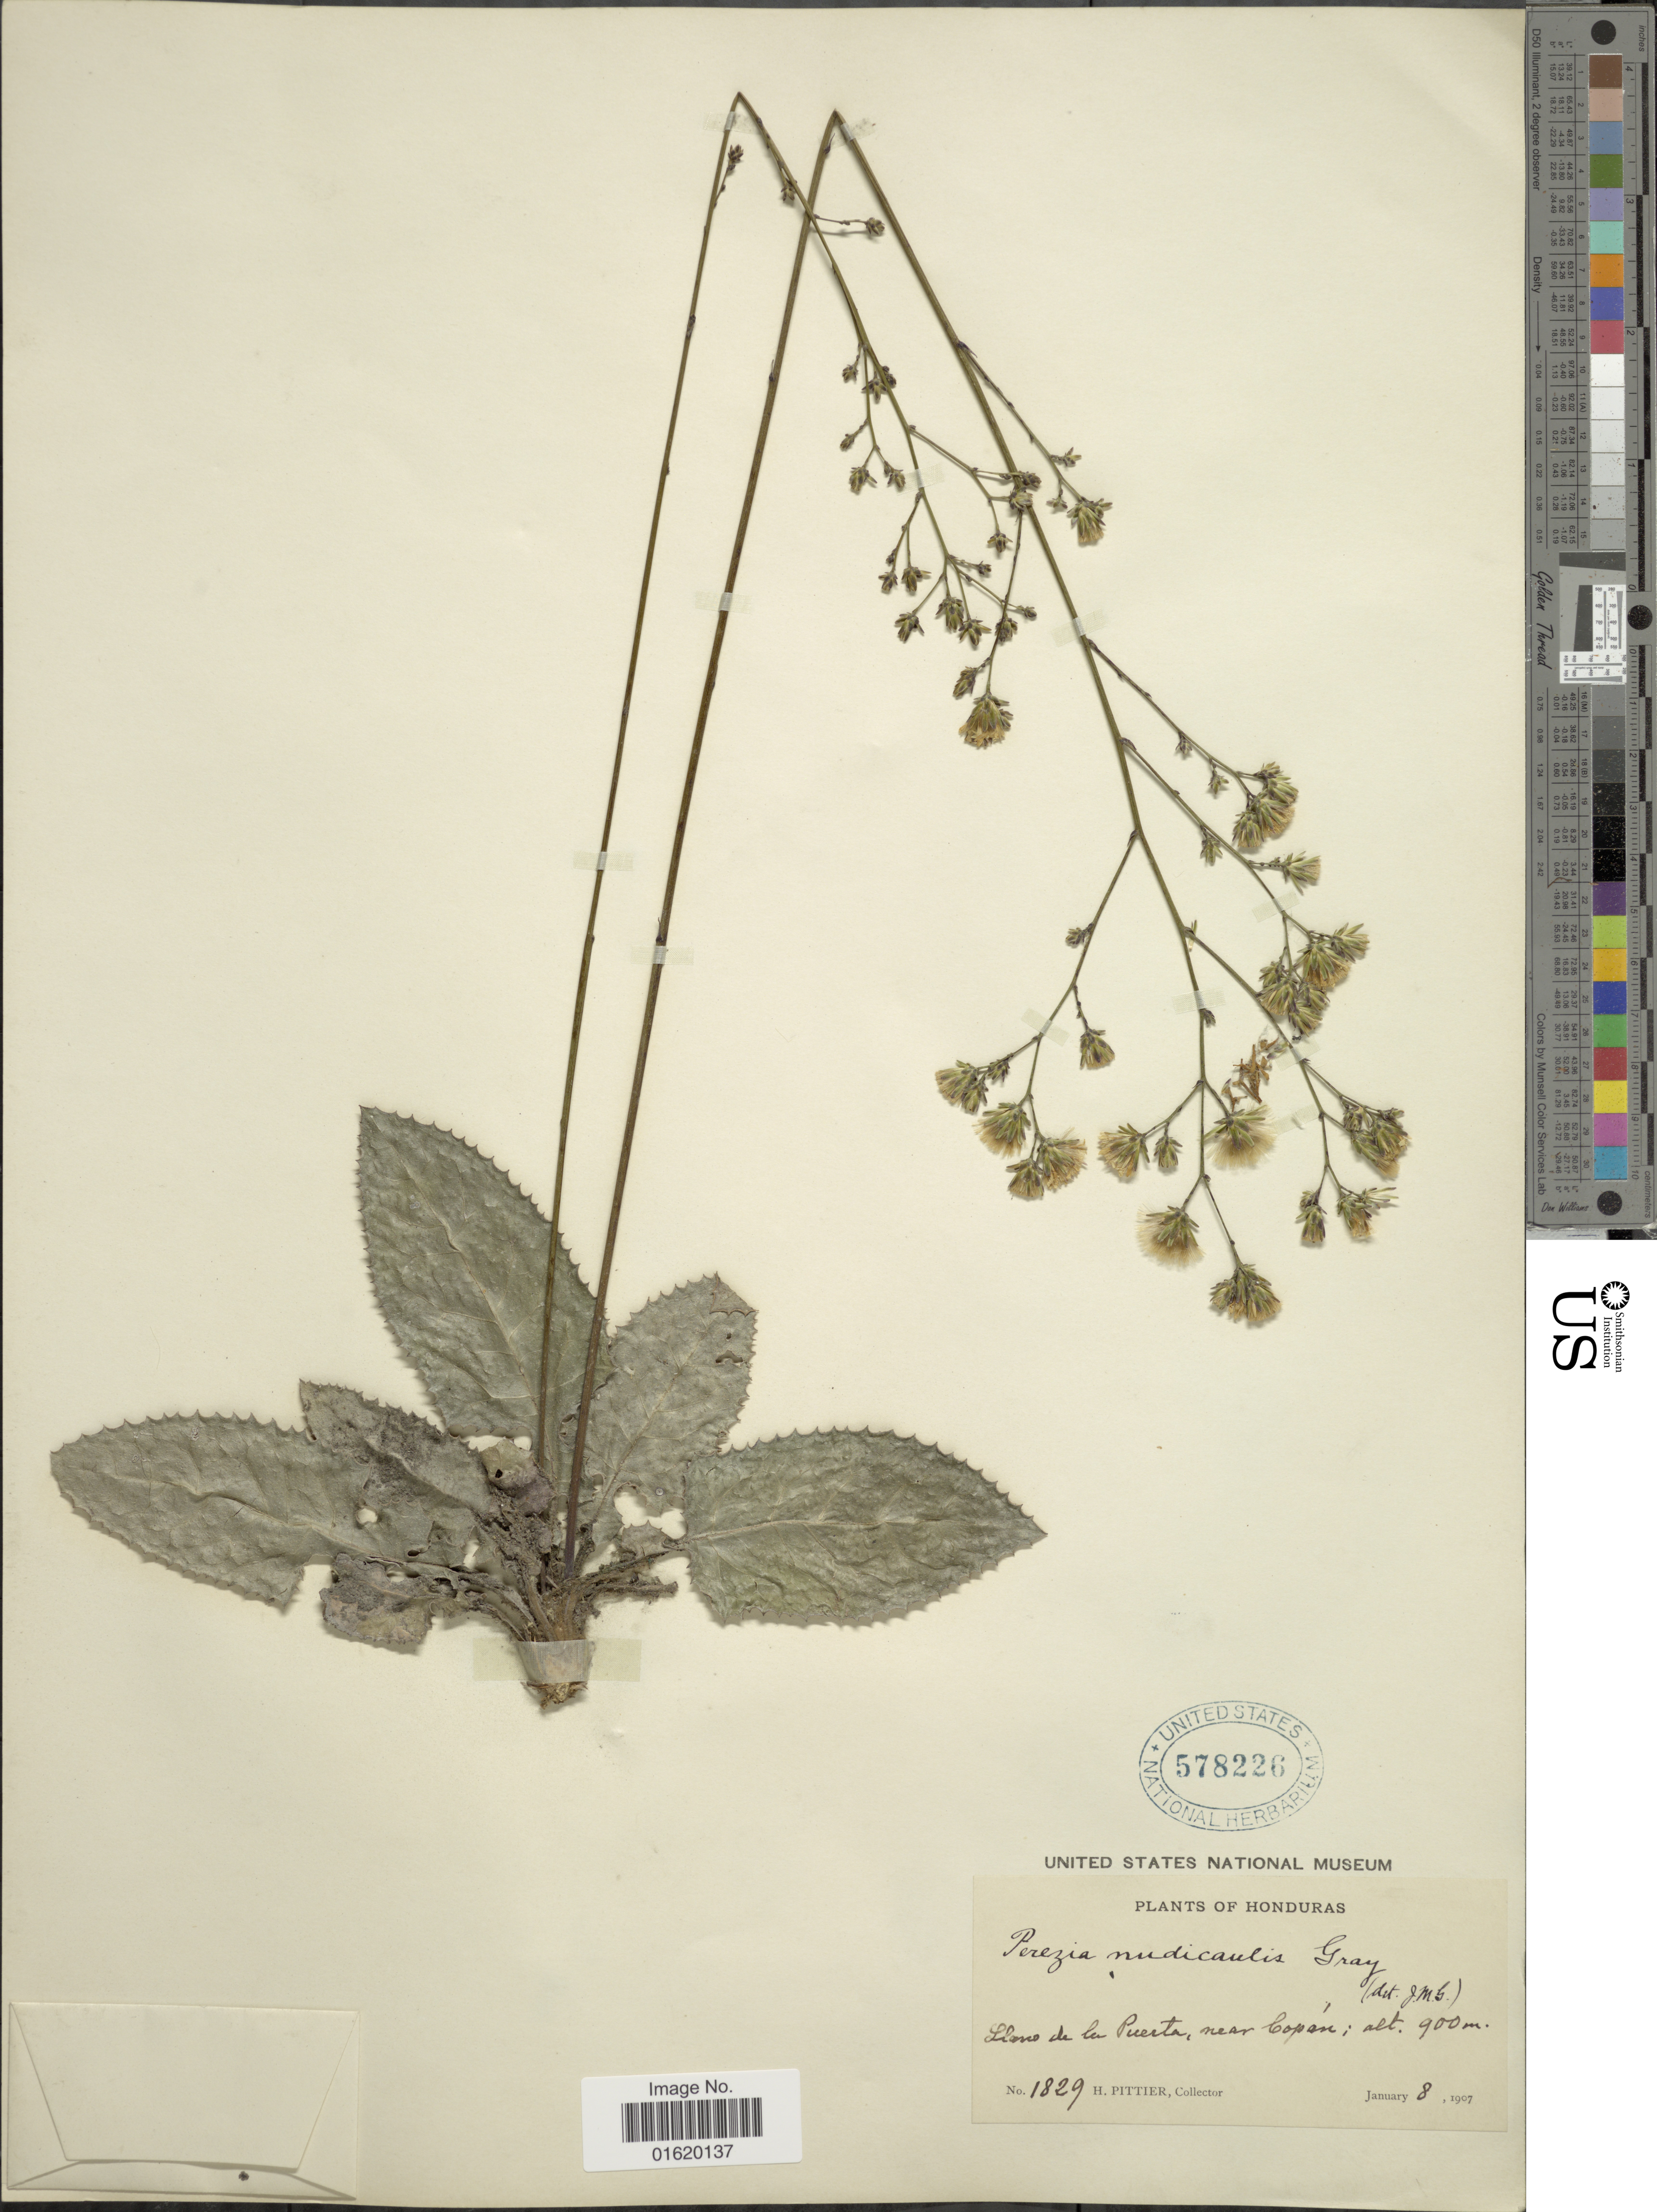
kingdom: Plantae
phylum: Tracheophyta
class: Magnoliopsida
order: Asterales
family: Asteraceae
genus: Acourtia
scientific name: Acourtia nudicaulis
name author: (A. Gray) B.L. Turner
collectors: H. F. Pittier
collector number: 1829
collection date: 1907-01-08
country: Honduras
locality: Loro de la Puerta, near Copán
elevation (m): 900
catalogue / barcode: US 578226